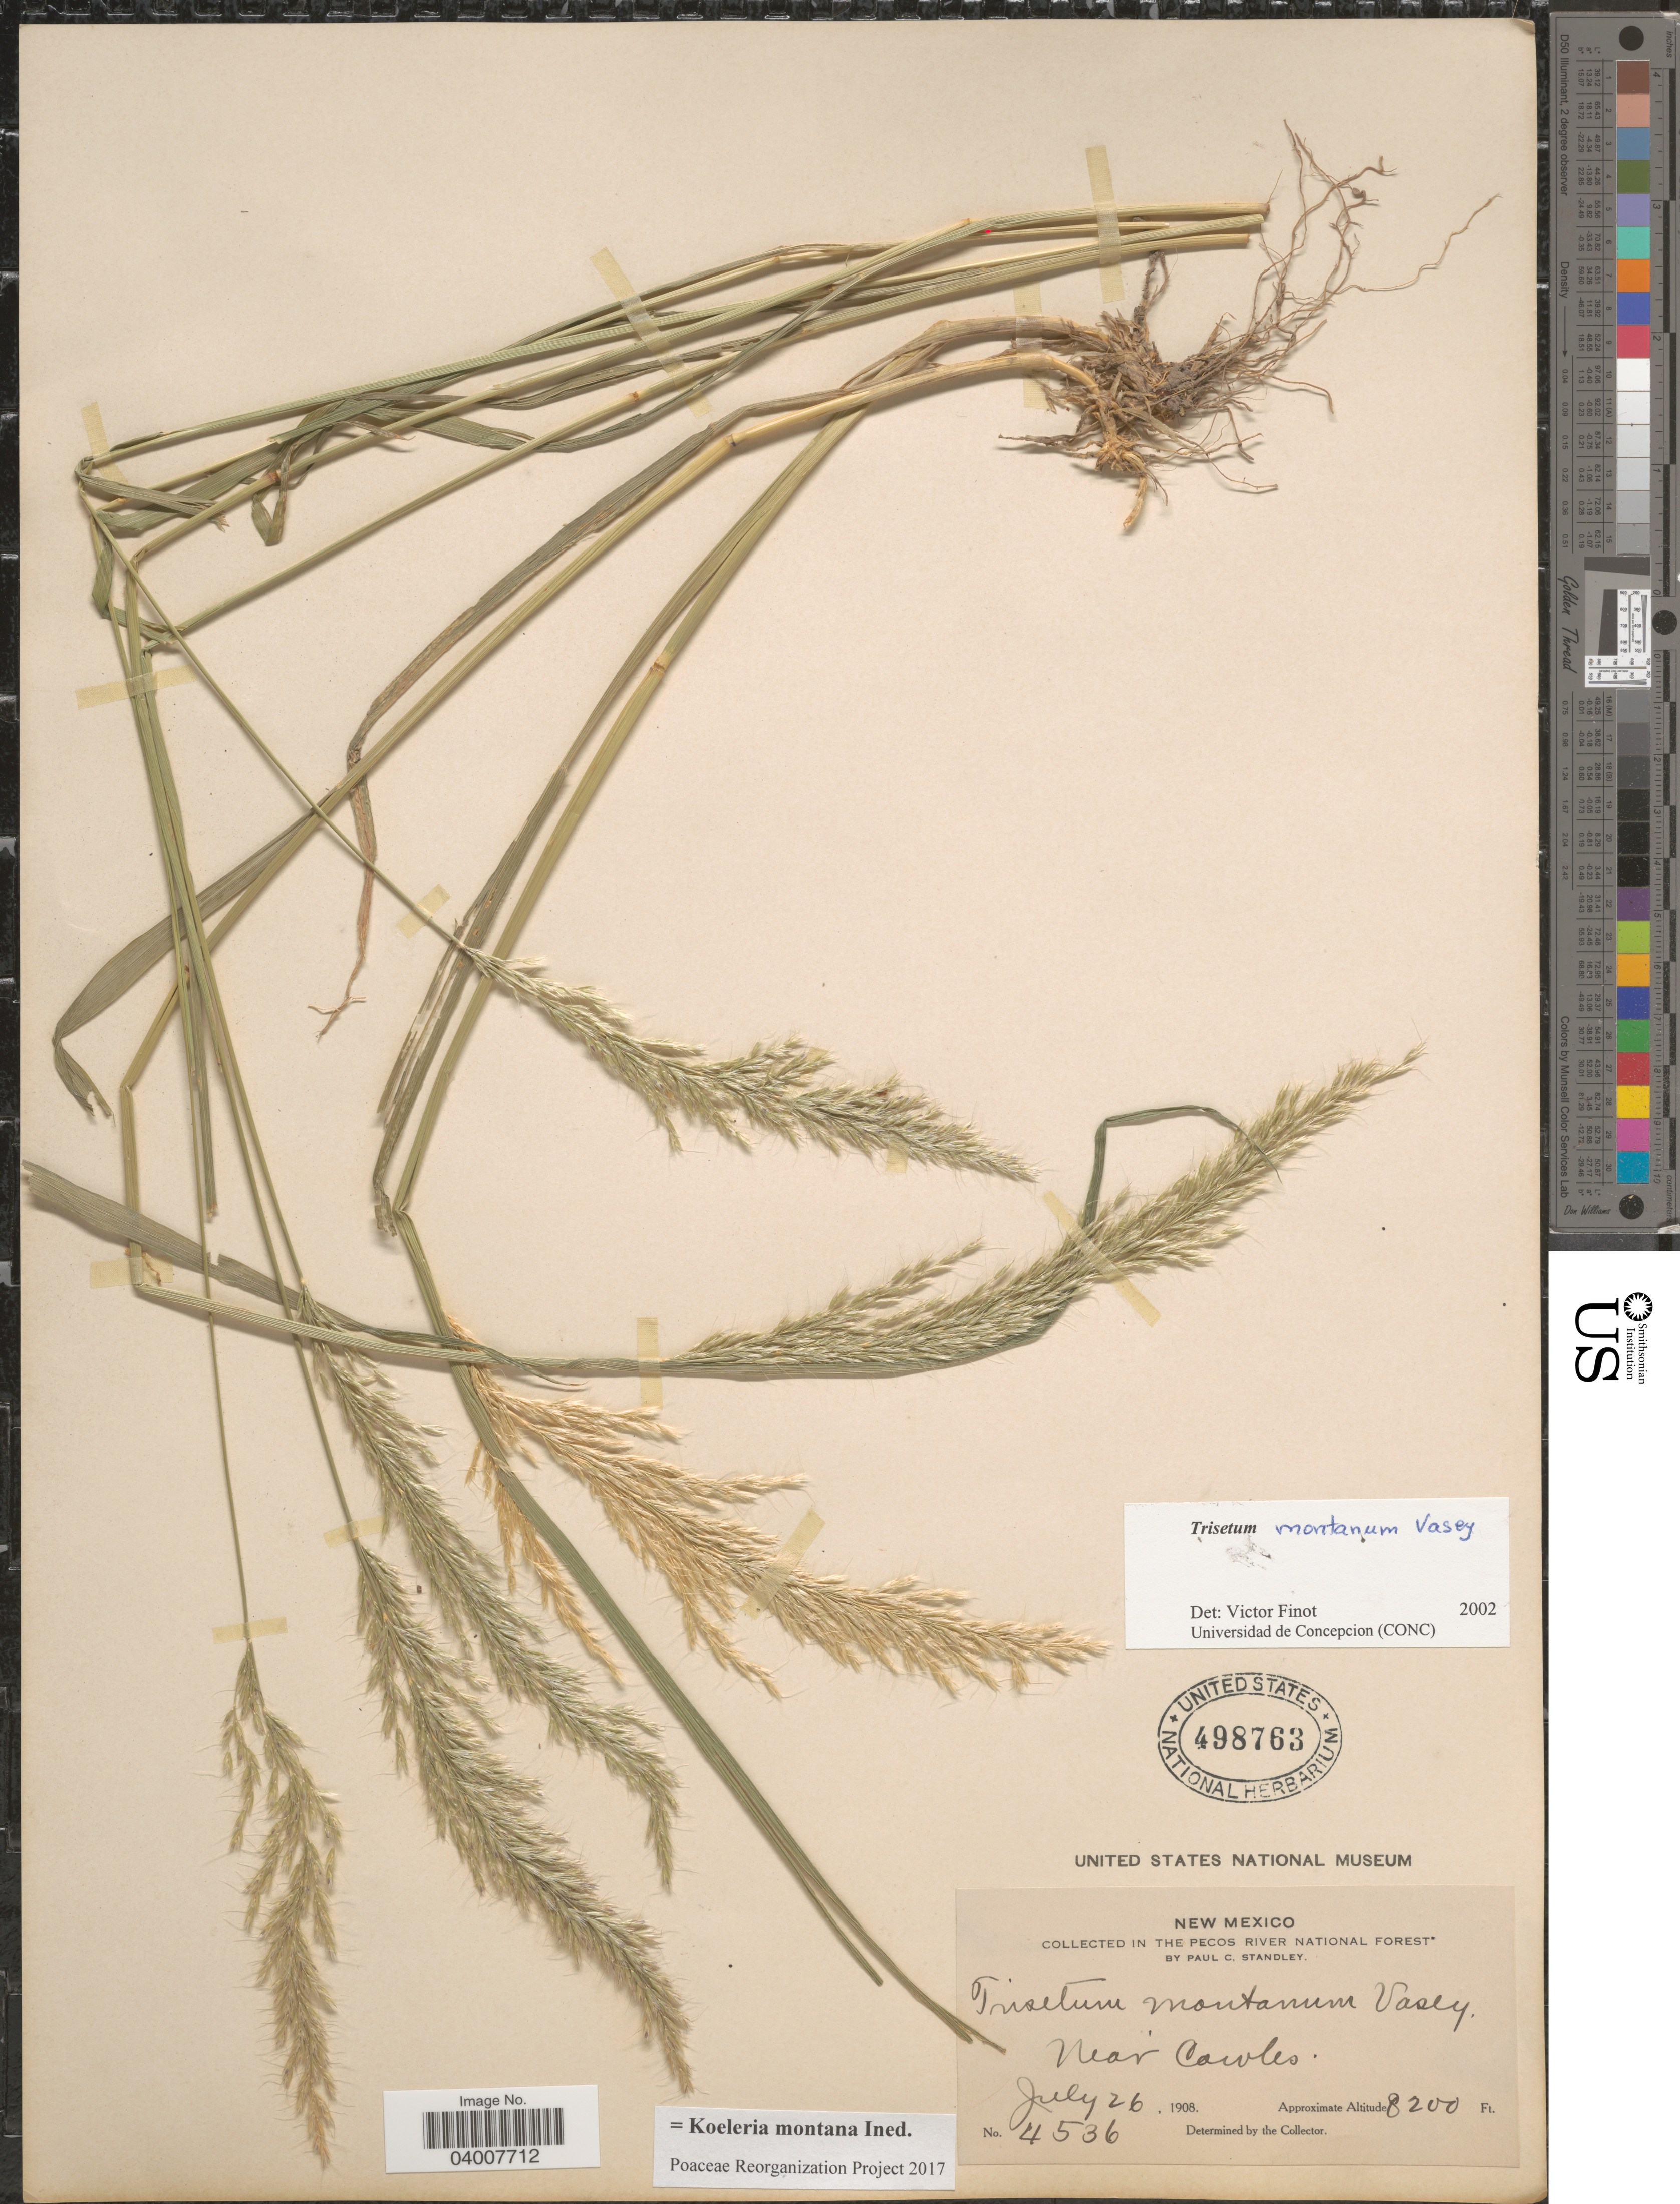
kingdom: Plantae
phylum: Tracheophyta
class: Liliopsida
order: Poales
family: Poaceae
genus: Koeleria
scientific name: Koeleria montana ined.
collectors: P. C. Standley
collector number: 4536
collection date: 1908-07-26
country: United States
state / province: New Mexico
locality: In the Pecos River National Forest. Near Cowles.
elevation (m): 2499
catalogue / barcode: US 498763